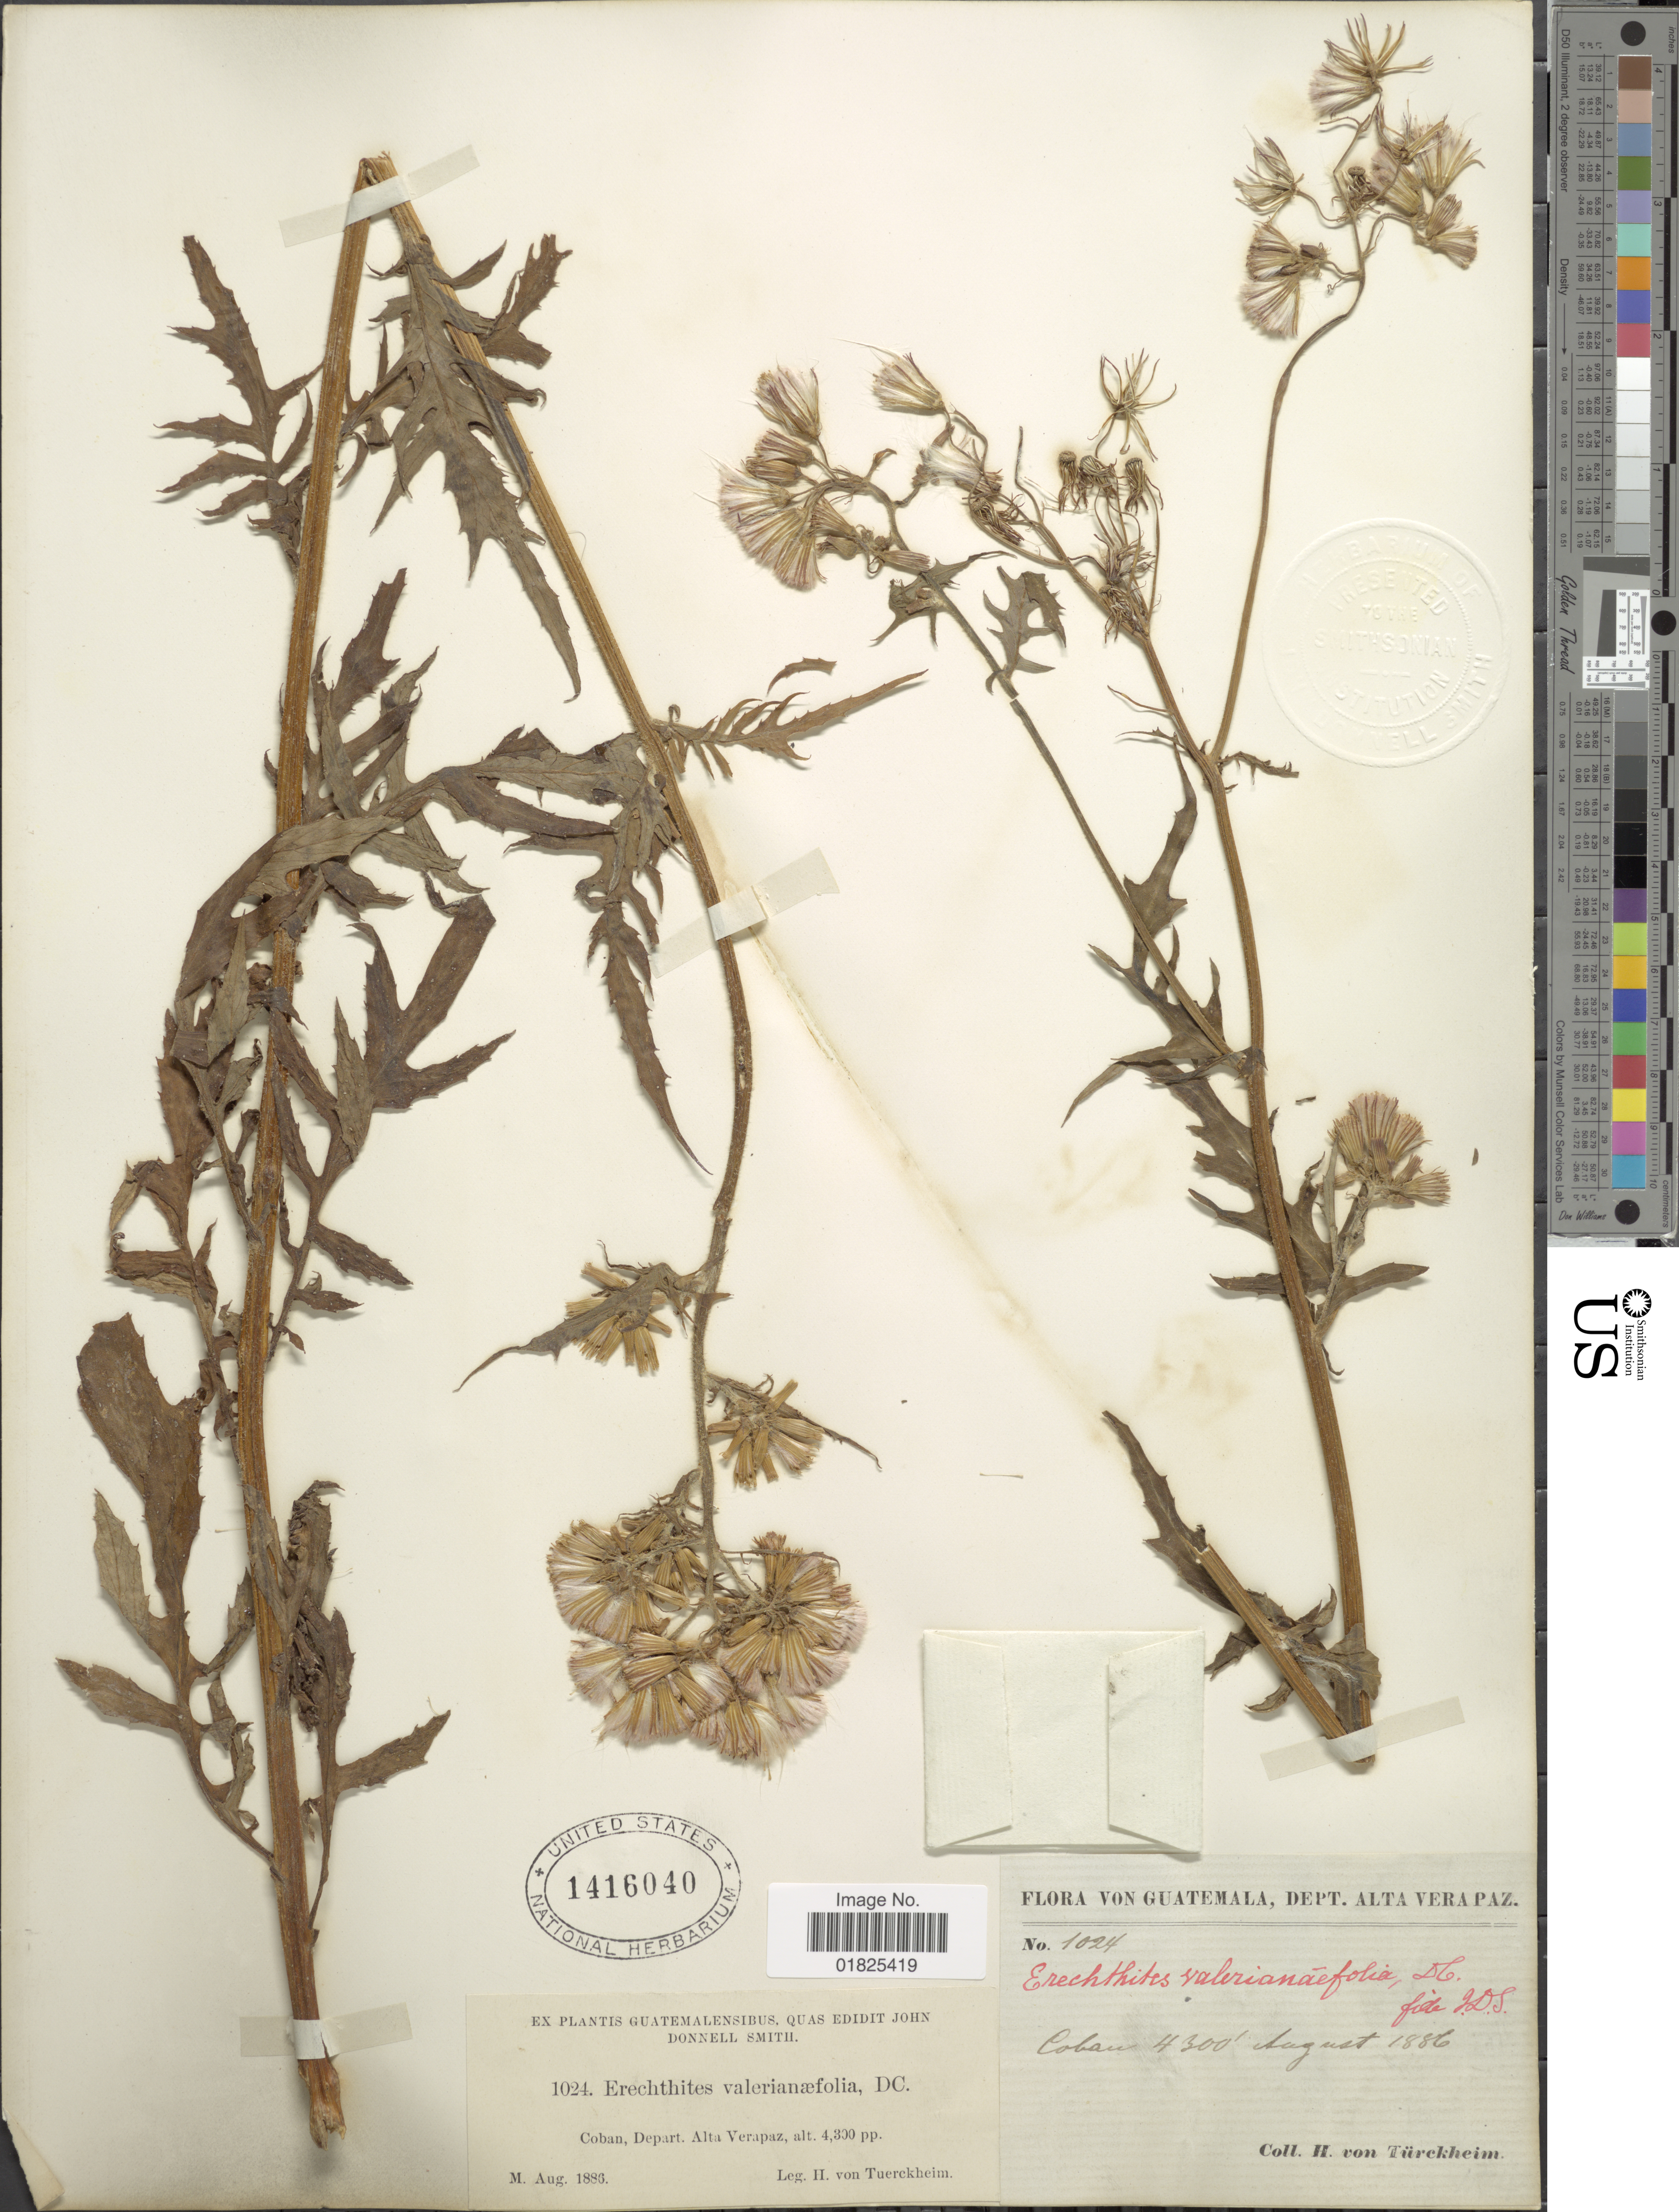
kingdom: Plantae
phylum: Tracheophyta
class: Magnoliopsida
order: Asterales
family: Asteraceae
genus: Erechtites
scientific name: Erechtites valerianifolius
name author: (Link ex Spreng.) DC.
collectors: H. von Türckheim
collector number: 1024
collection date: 1886-08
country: Guatemala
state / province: Alta Verapaz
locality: Coban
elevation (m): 1311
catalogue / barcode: US 1416040